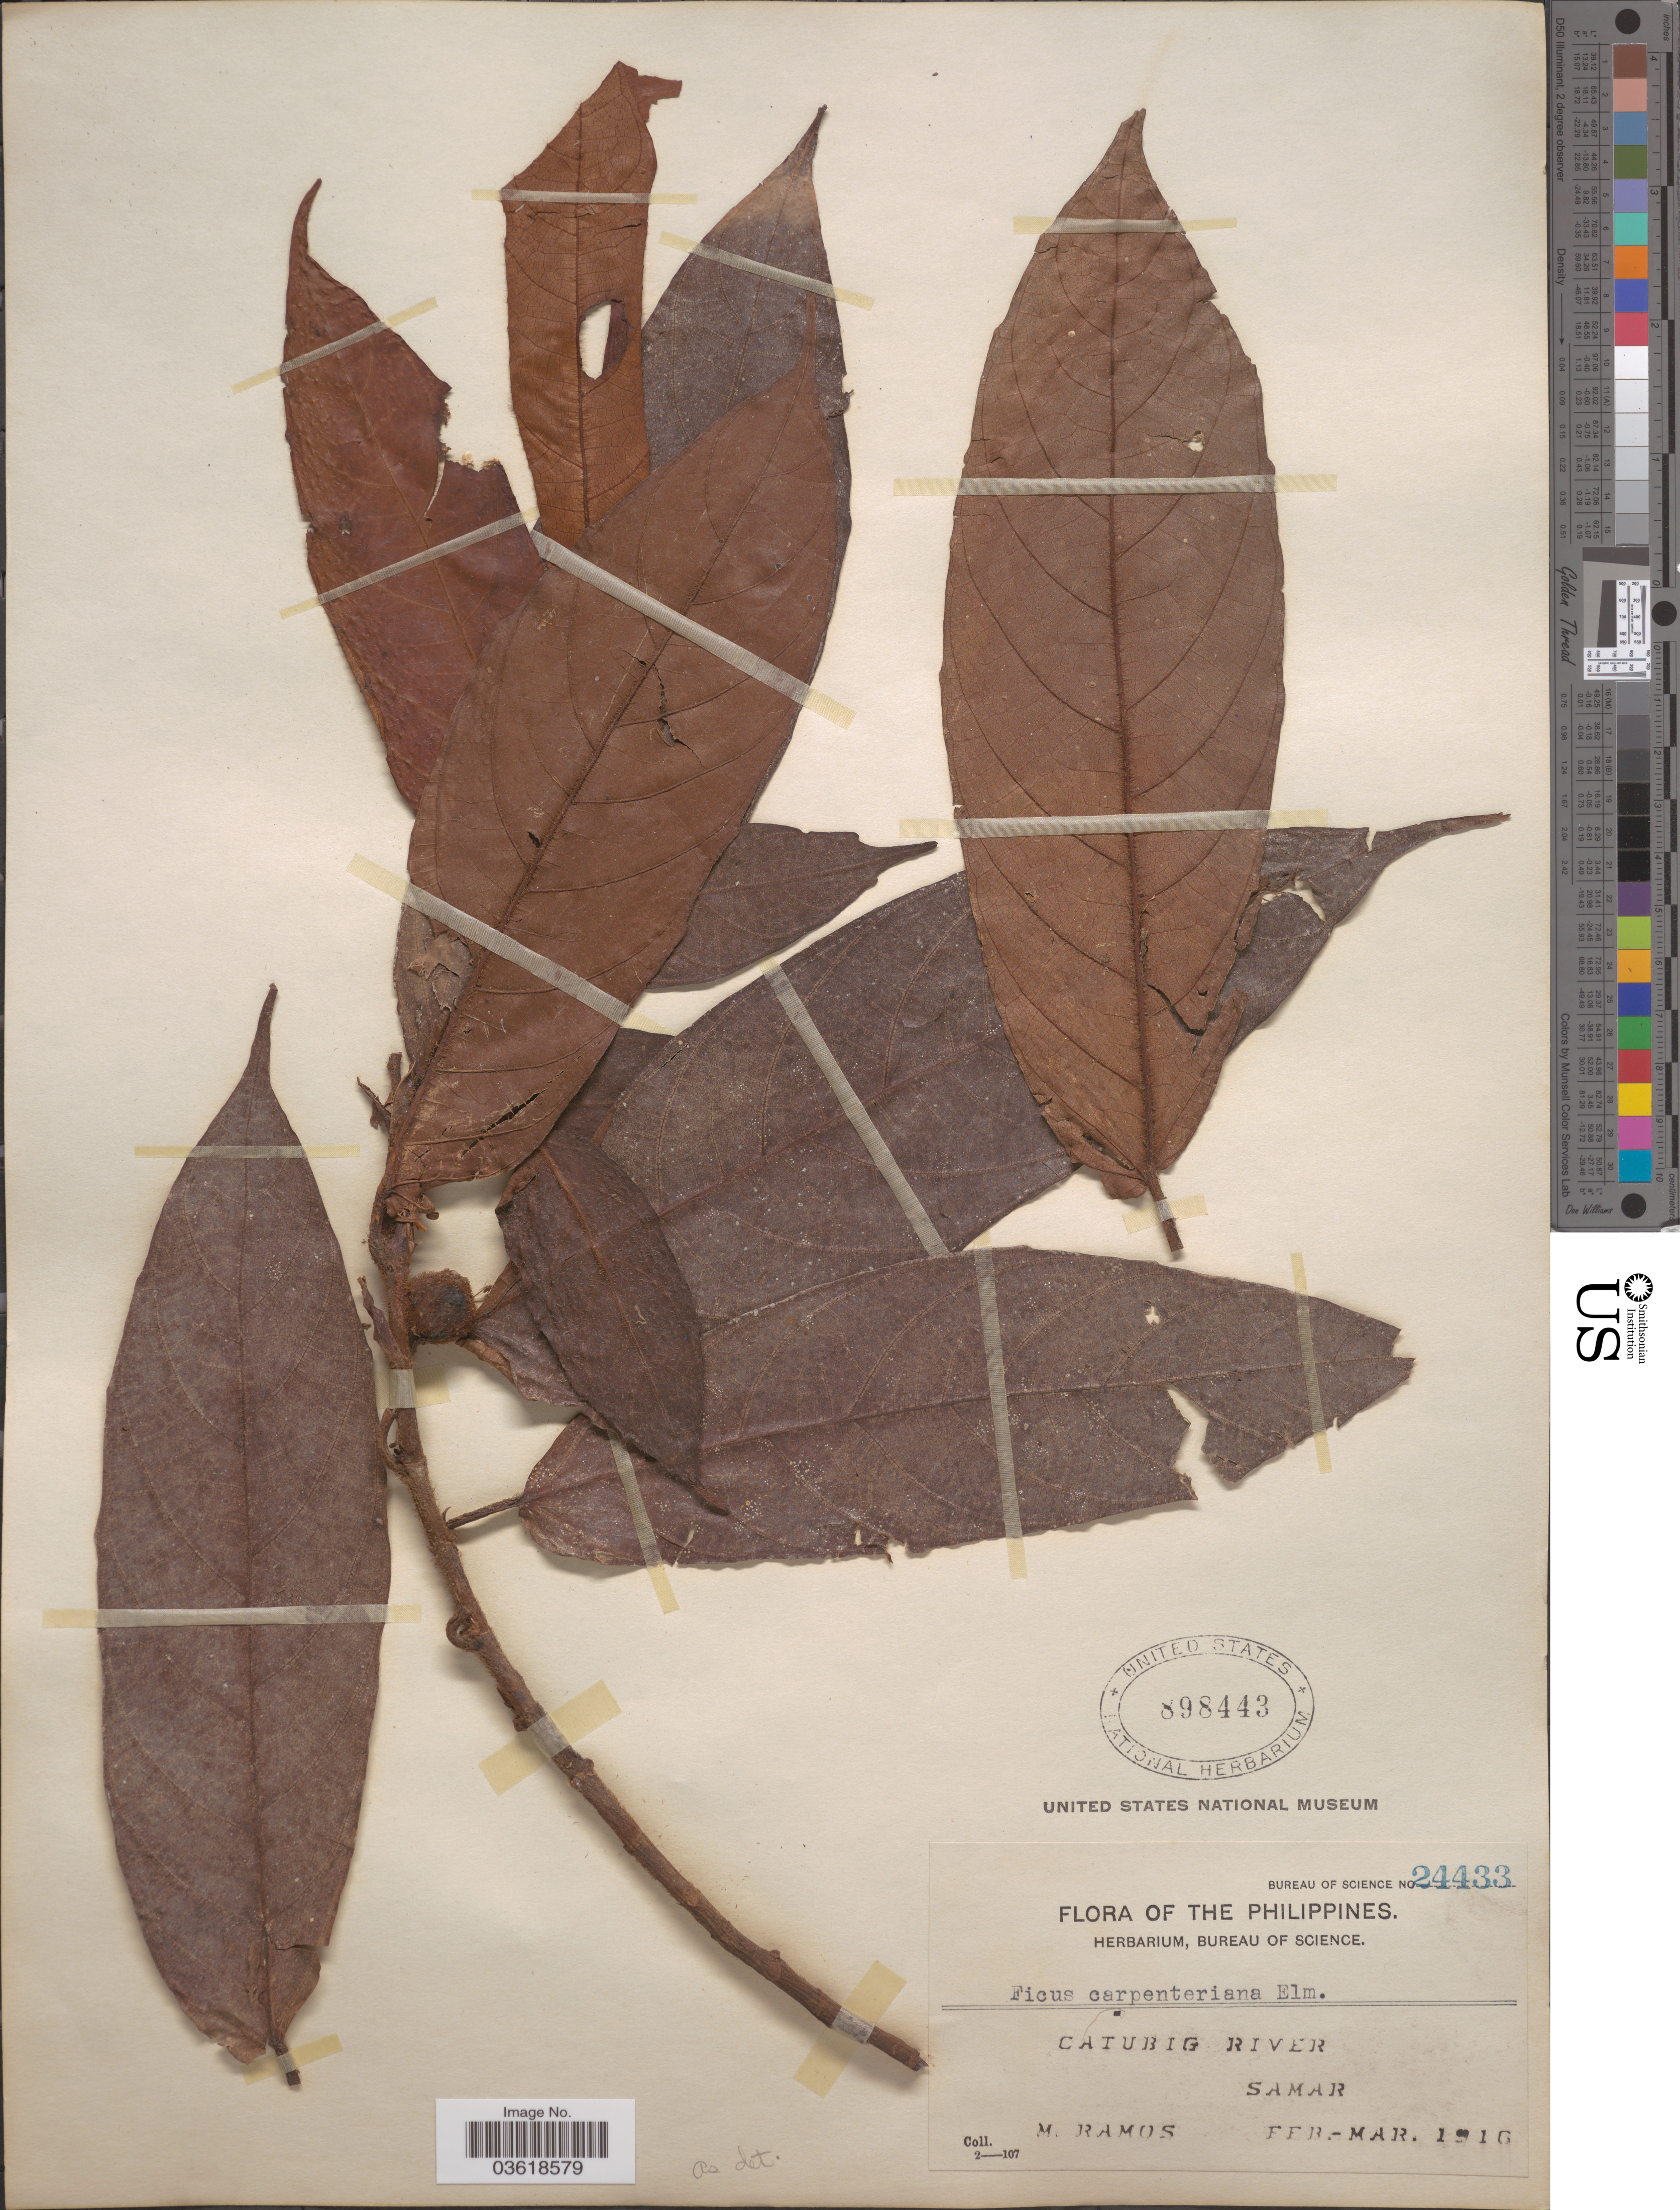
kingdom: Plantae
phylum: Tracheophyta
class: Magnoliopsida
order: Rosales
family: Moraceae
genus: Ficus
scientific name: Ficus carpenteriana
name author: Elmer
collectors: M. Ramos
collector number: Bureau of Science 24433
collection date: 1916-02/1916-03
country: Philippines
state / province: Eastern Visayas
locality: Catubig River. Samar.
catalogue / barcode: US 898443